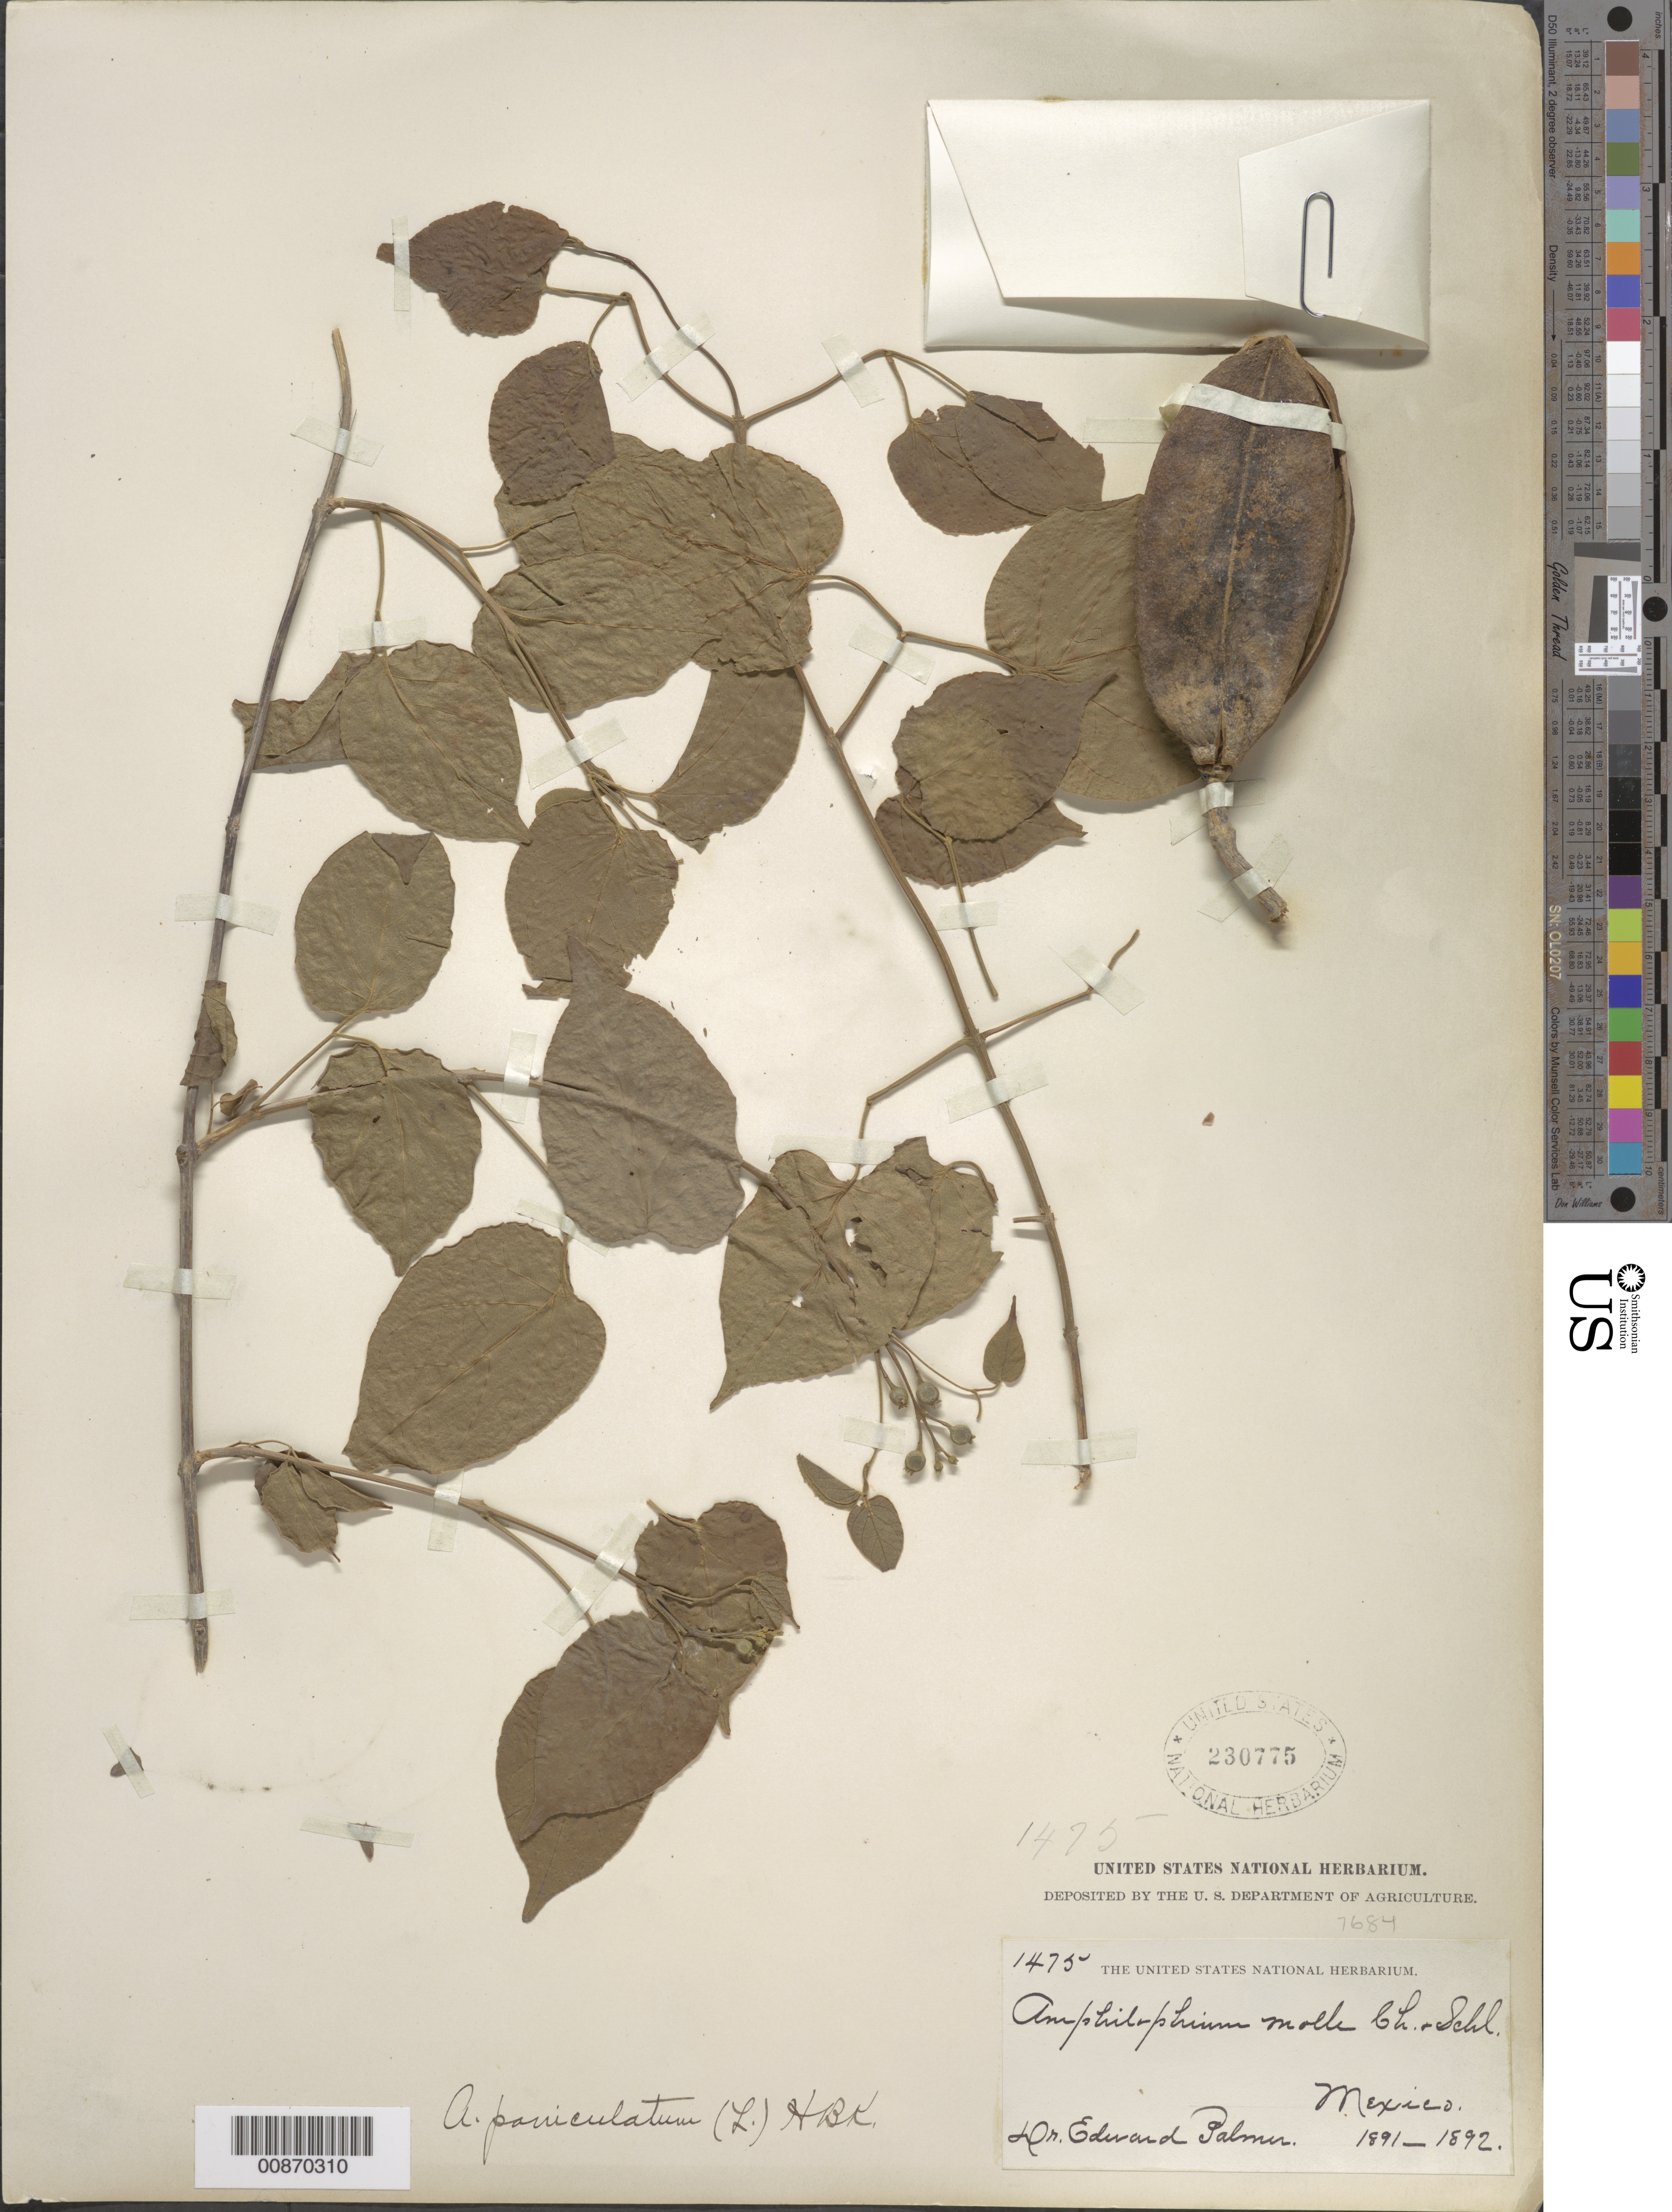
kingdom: Plantae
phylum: Tracheophyta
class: Magnoliopsida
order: Lamiales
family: Bignoniaceae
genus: Amphilophium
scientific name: Amphilophium paniculatum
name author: (L.) Kunth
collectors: E. Palmer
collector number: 1475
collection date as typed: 1891 to -- --- 1892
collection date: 1891/1892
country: Mexico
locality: Mexico.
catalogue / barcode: US 230775